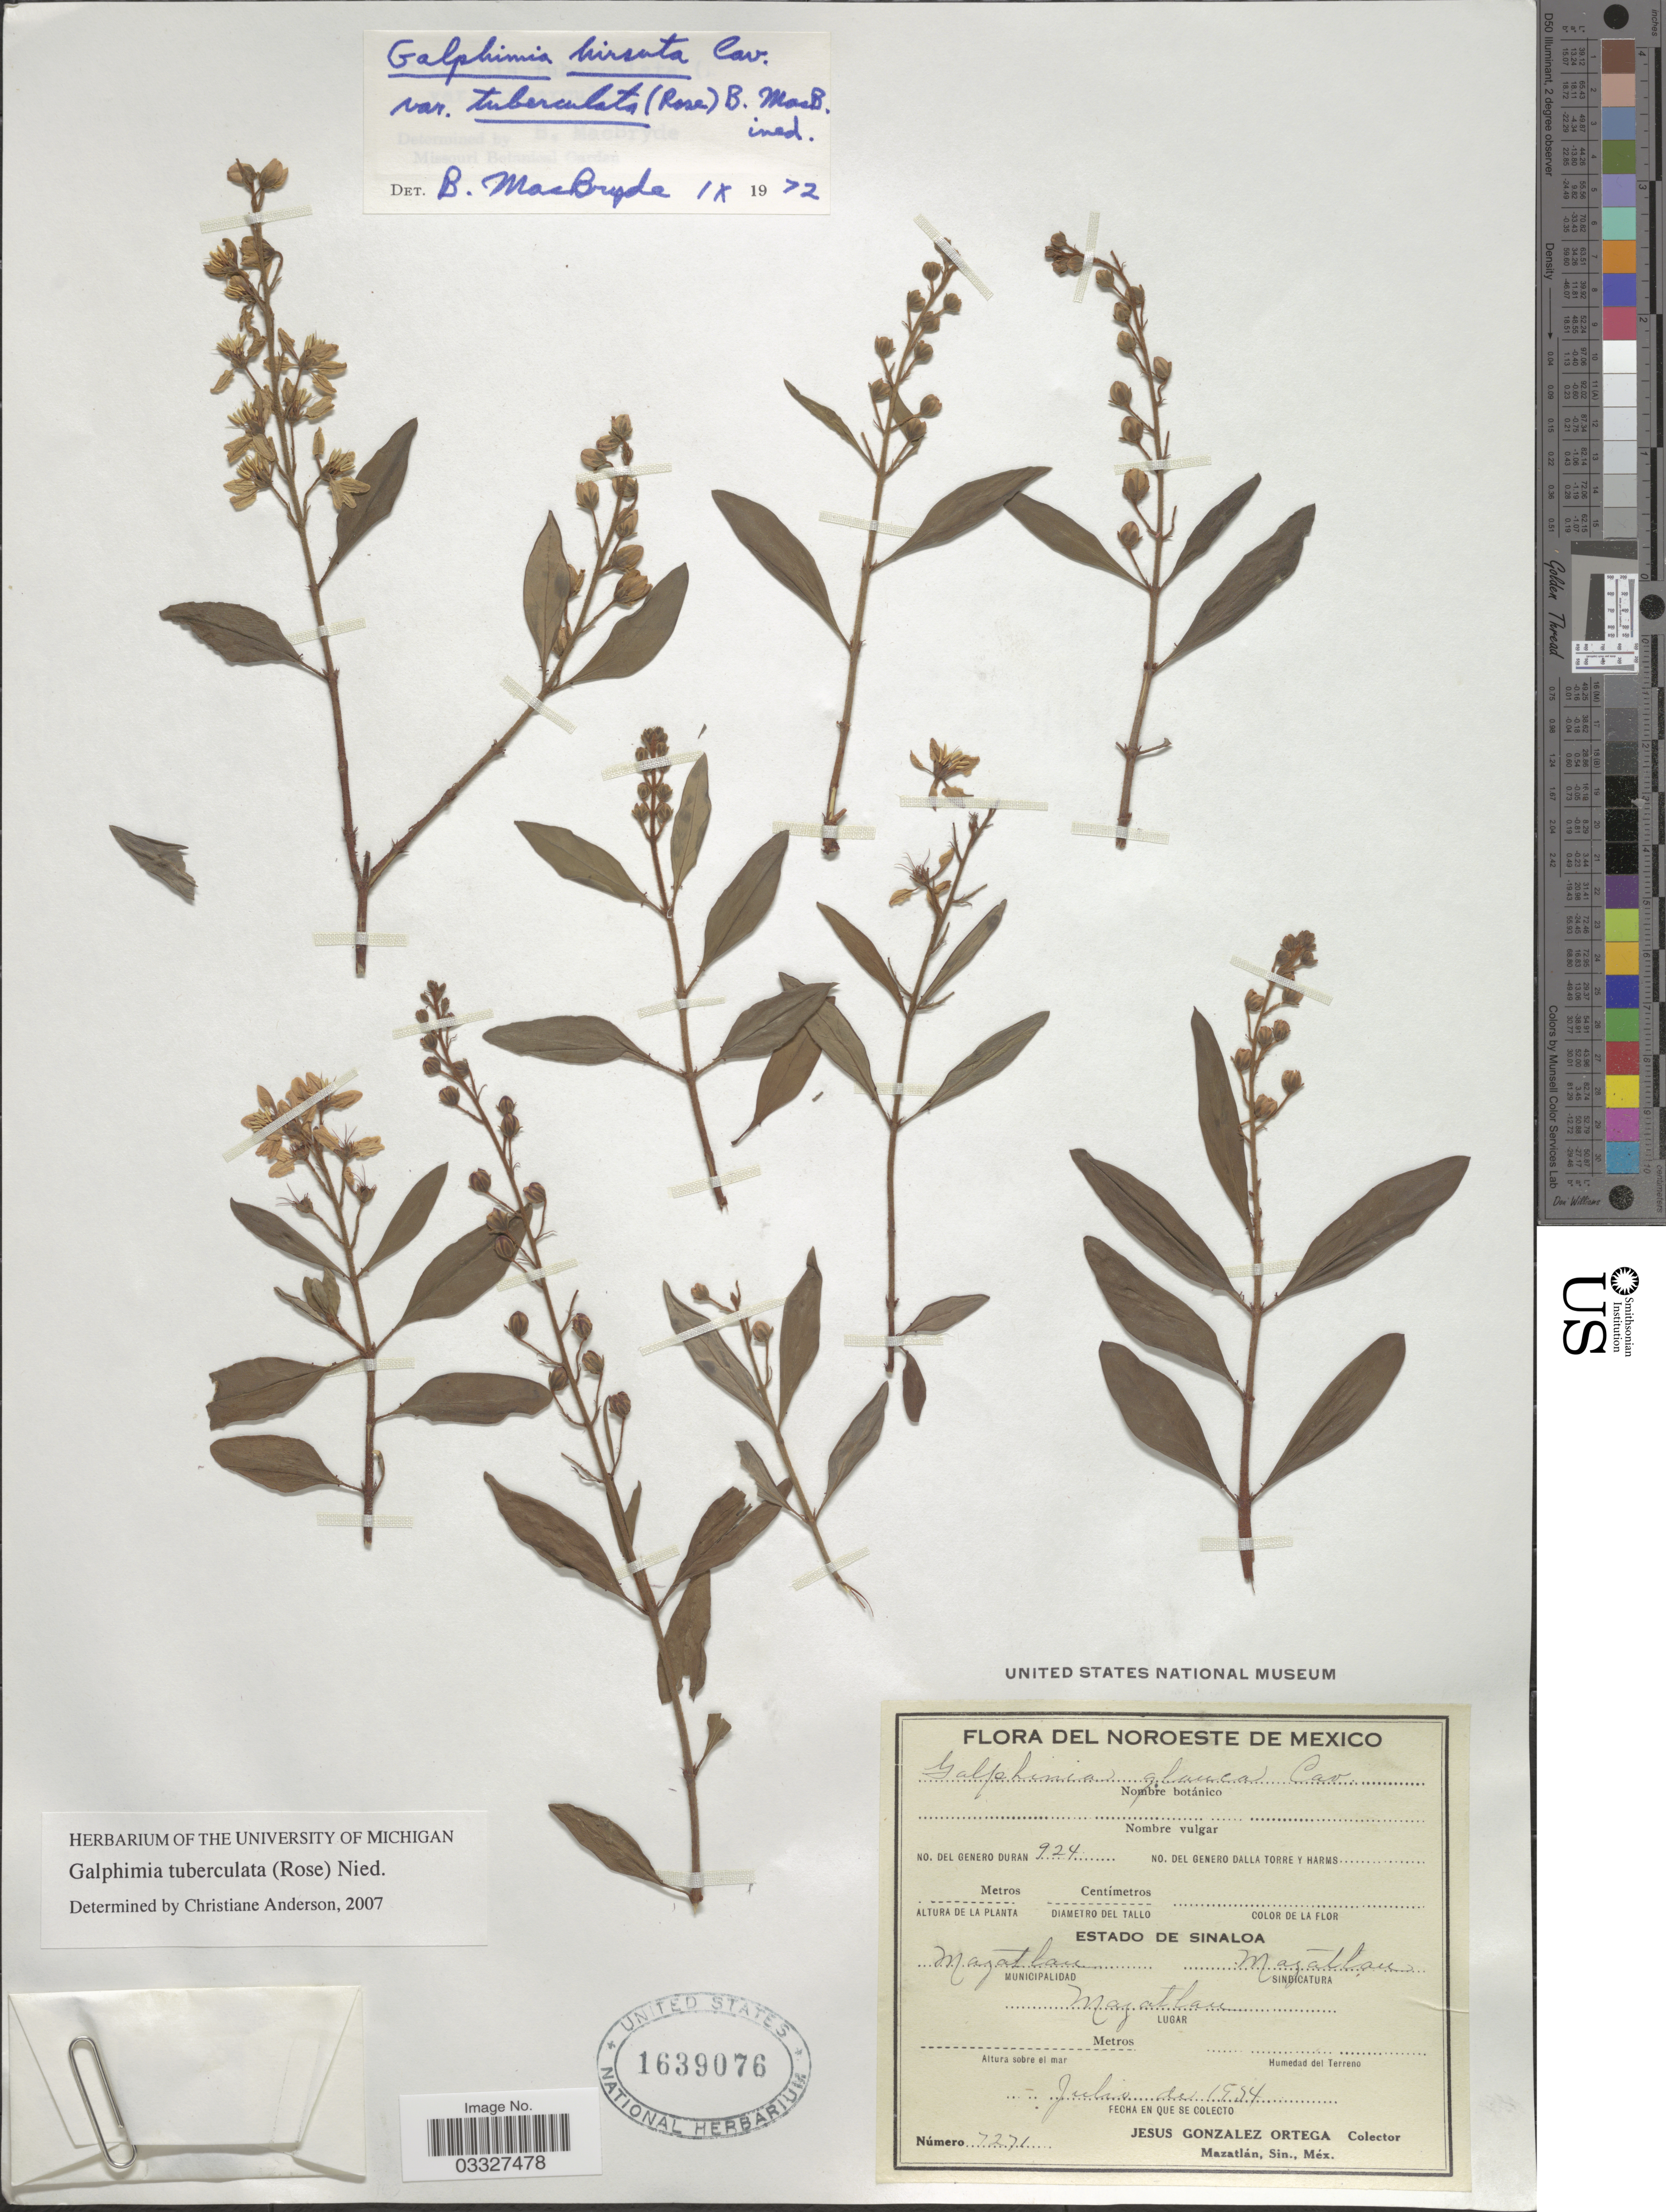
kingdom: Plantae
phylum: Tracheophyta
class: Magnoliopsida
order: Malpighiales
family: Malpighiaceae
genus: Galphimia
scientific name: Galphimia tuberculata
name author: (Rose) Nied.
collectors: J. Ortega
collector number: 7271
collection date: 1934-07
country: Mexico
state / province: Sinaloa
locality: Municipalidad Mazatlan. Sindicatura Mazatlan. Mazatlan.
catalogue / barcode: US 1639076